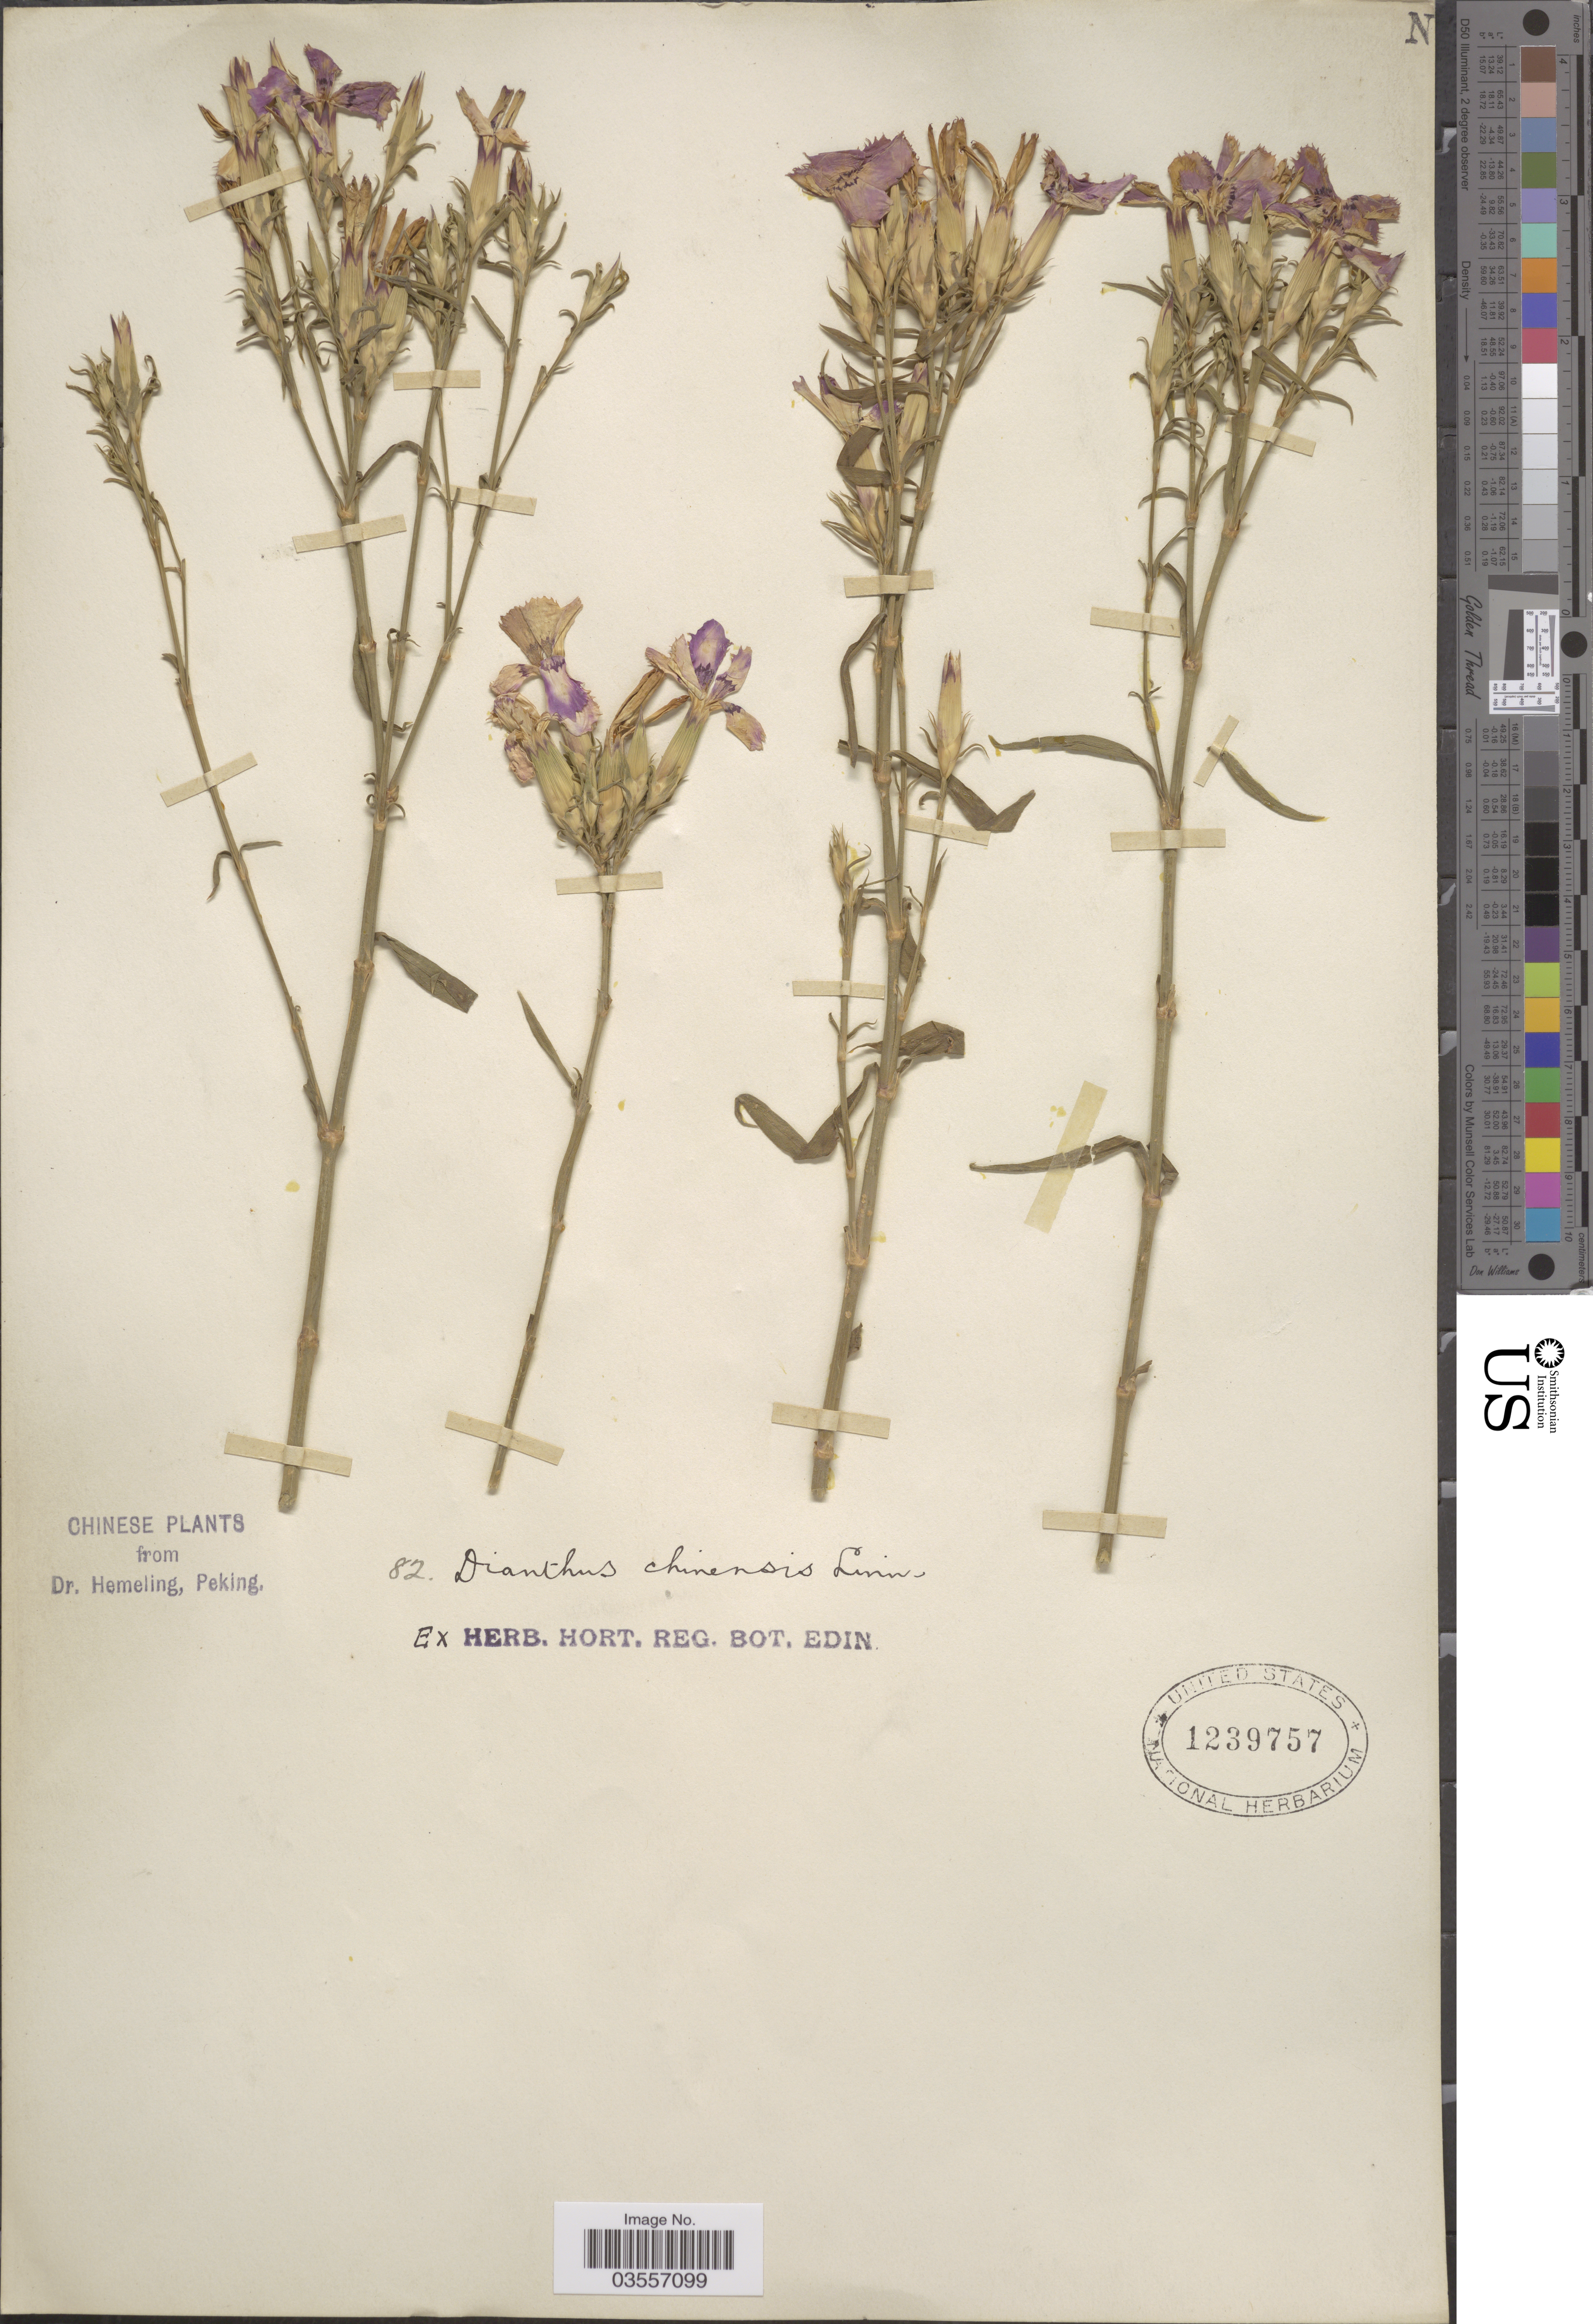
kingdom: Plantae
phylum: Tracheophyta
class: Magnoliopsida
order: Caryophyllales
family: Caryophyllaceae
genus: Dianthus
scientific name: Dianthus chinensis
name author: L.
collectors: Royal Botanic Garden Edinburgh, Scotland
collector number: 82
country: China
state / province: Beijing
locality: Peking.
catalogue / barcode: US 1239757